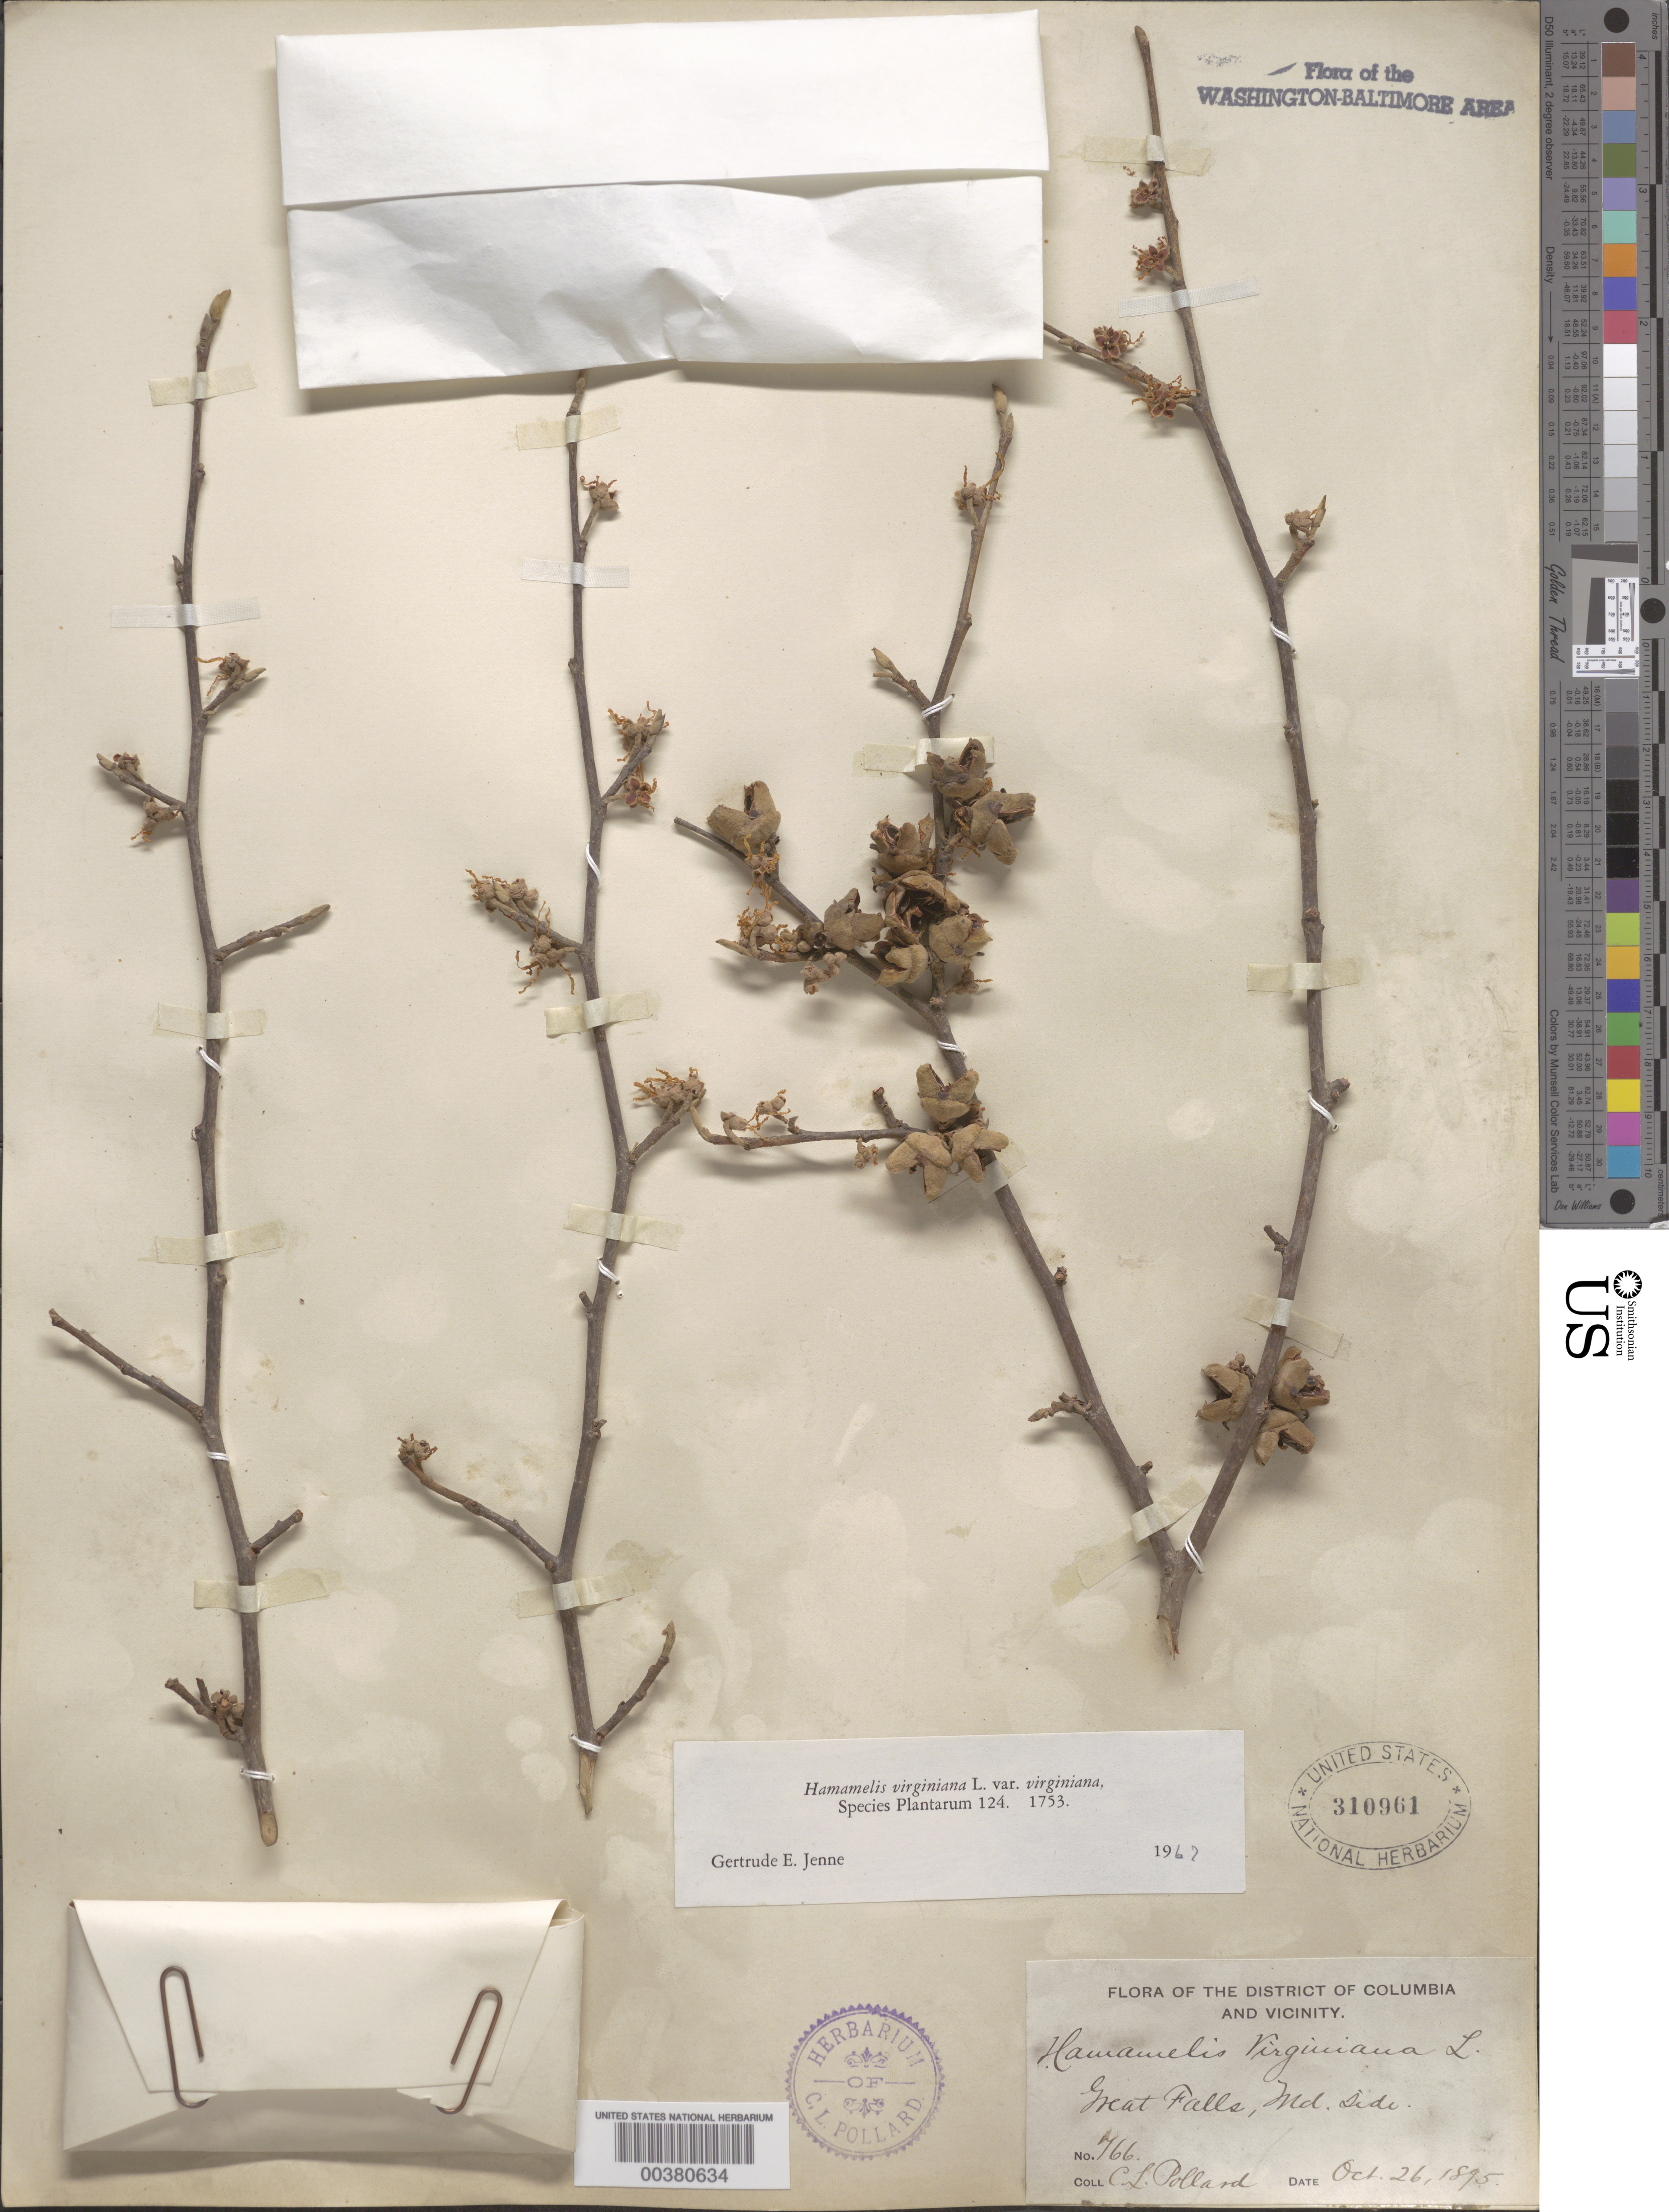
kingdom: Plantae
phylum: Tracheophyta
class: Magnoliopsida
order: Saxifragales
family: Hamamelidaceae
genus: Hamamelis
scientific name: Hamamelis virginiana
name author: L.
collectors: C. L. Pollard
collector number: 766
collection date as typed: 26 Oct 1895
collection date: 1895-10-26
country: United States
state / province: Maryland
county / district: Montgomery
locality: Great Falls C. & O. Canal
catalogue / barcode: US 310961